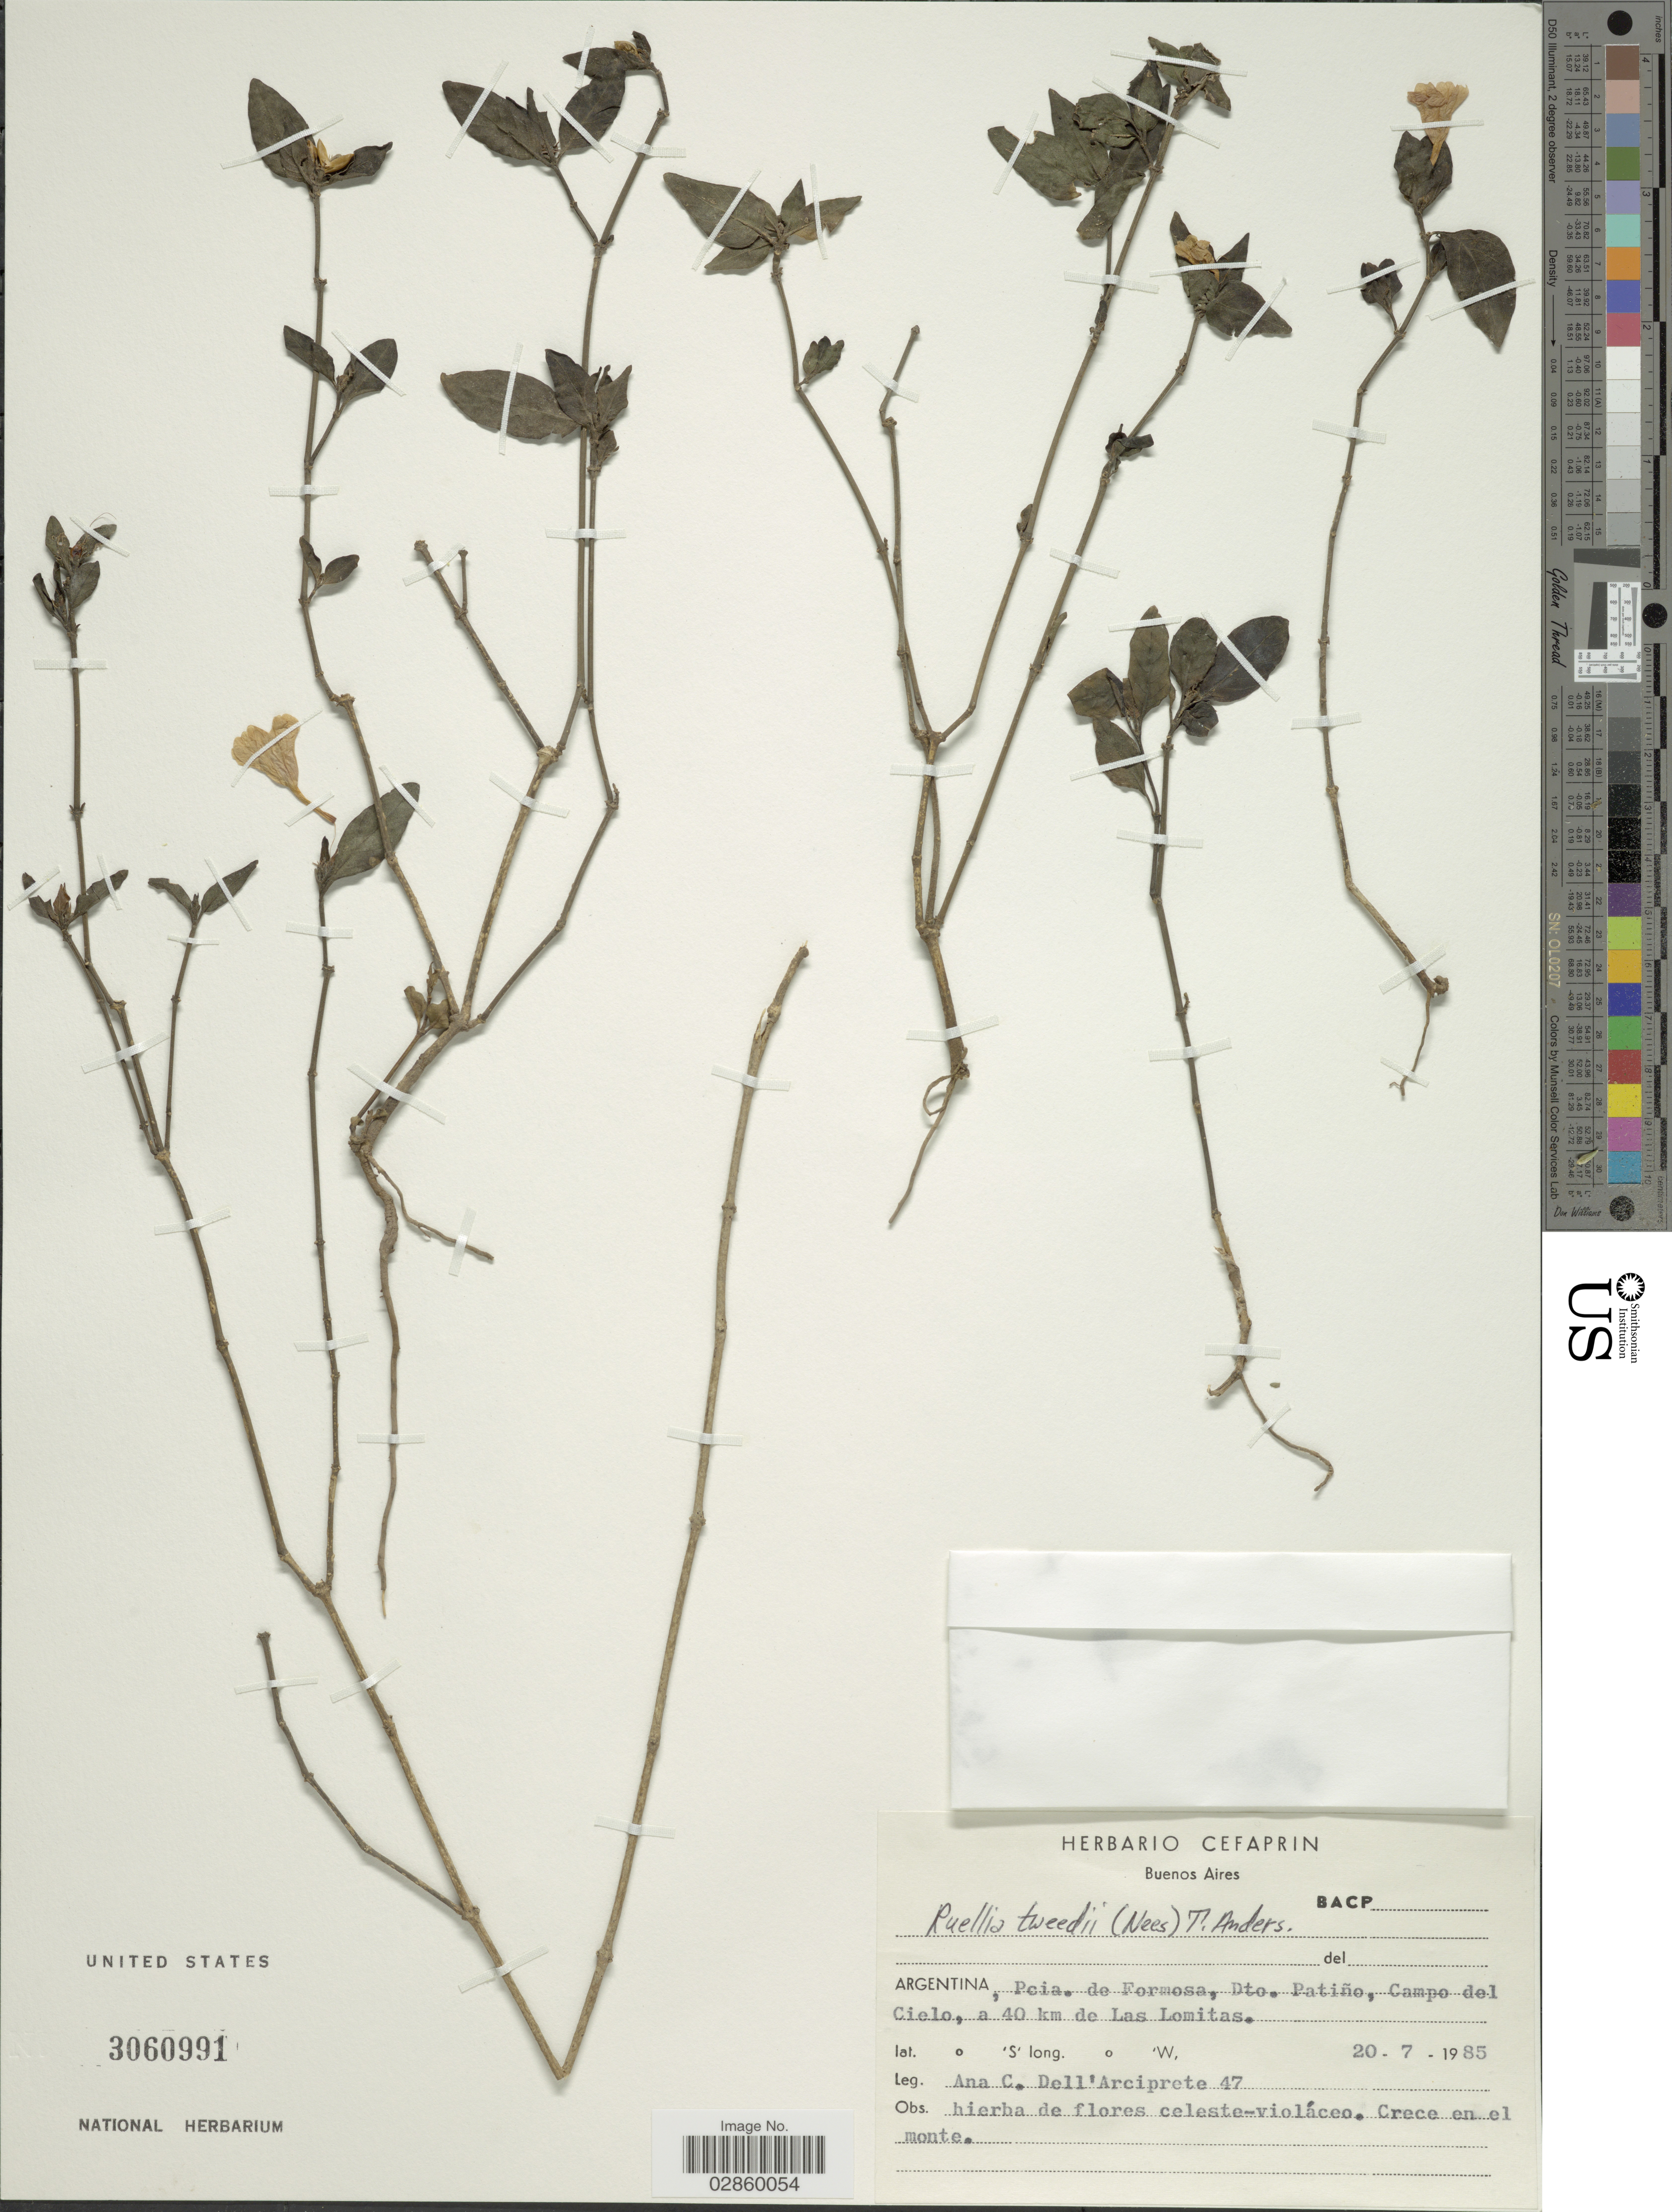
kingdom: Plantae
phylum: Tracheophyta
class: Magnoliopsida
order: Lamiales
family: Acanthaceae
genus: Ruellia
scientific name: Ruellia erythropus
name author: (Nees) Lindau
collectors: A. Dell'Arciprete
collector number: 47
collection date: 1985-07-20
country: Argentina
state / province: Formosa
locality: Pcia. de Formosa, Dto. Patiño, Campo del Cielo, a 40 km de Las Lomitas.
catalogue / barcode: US 3060991